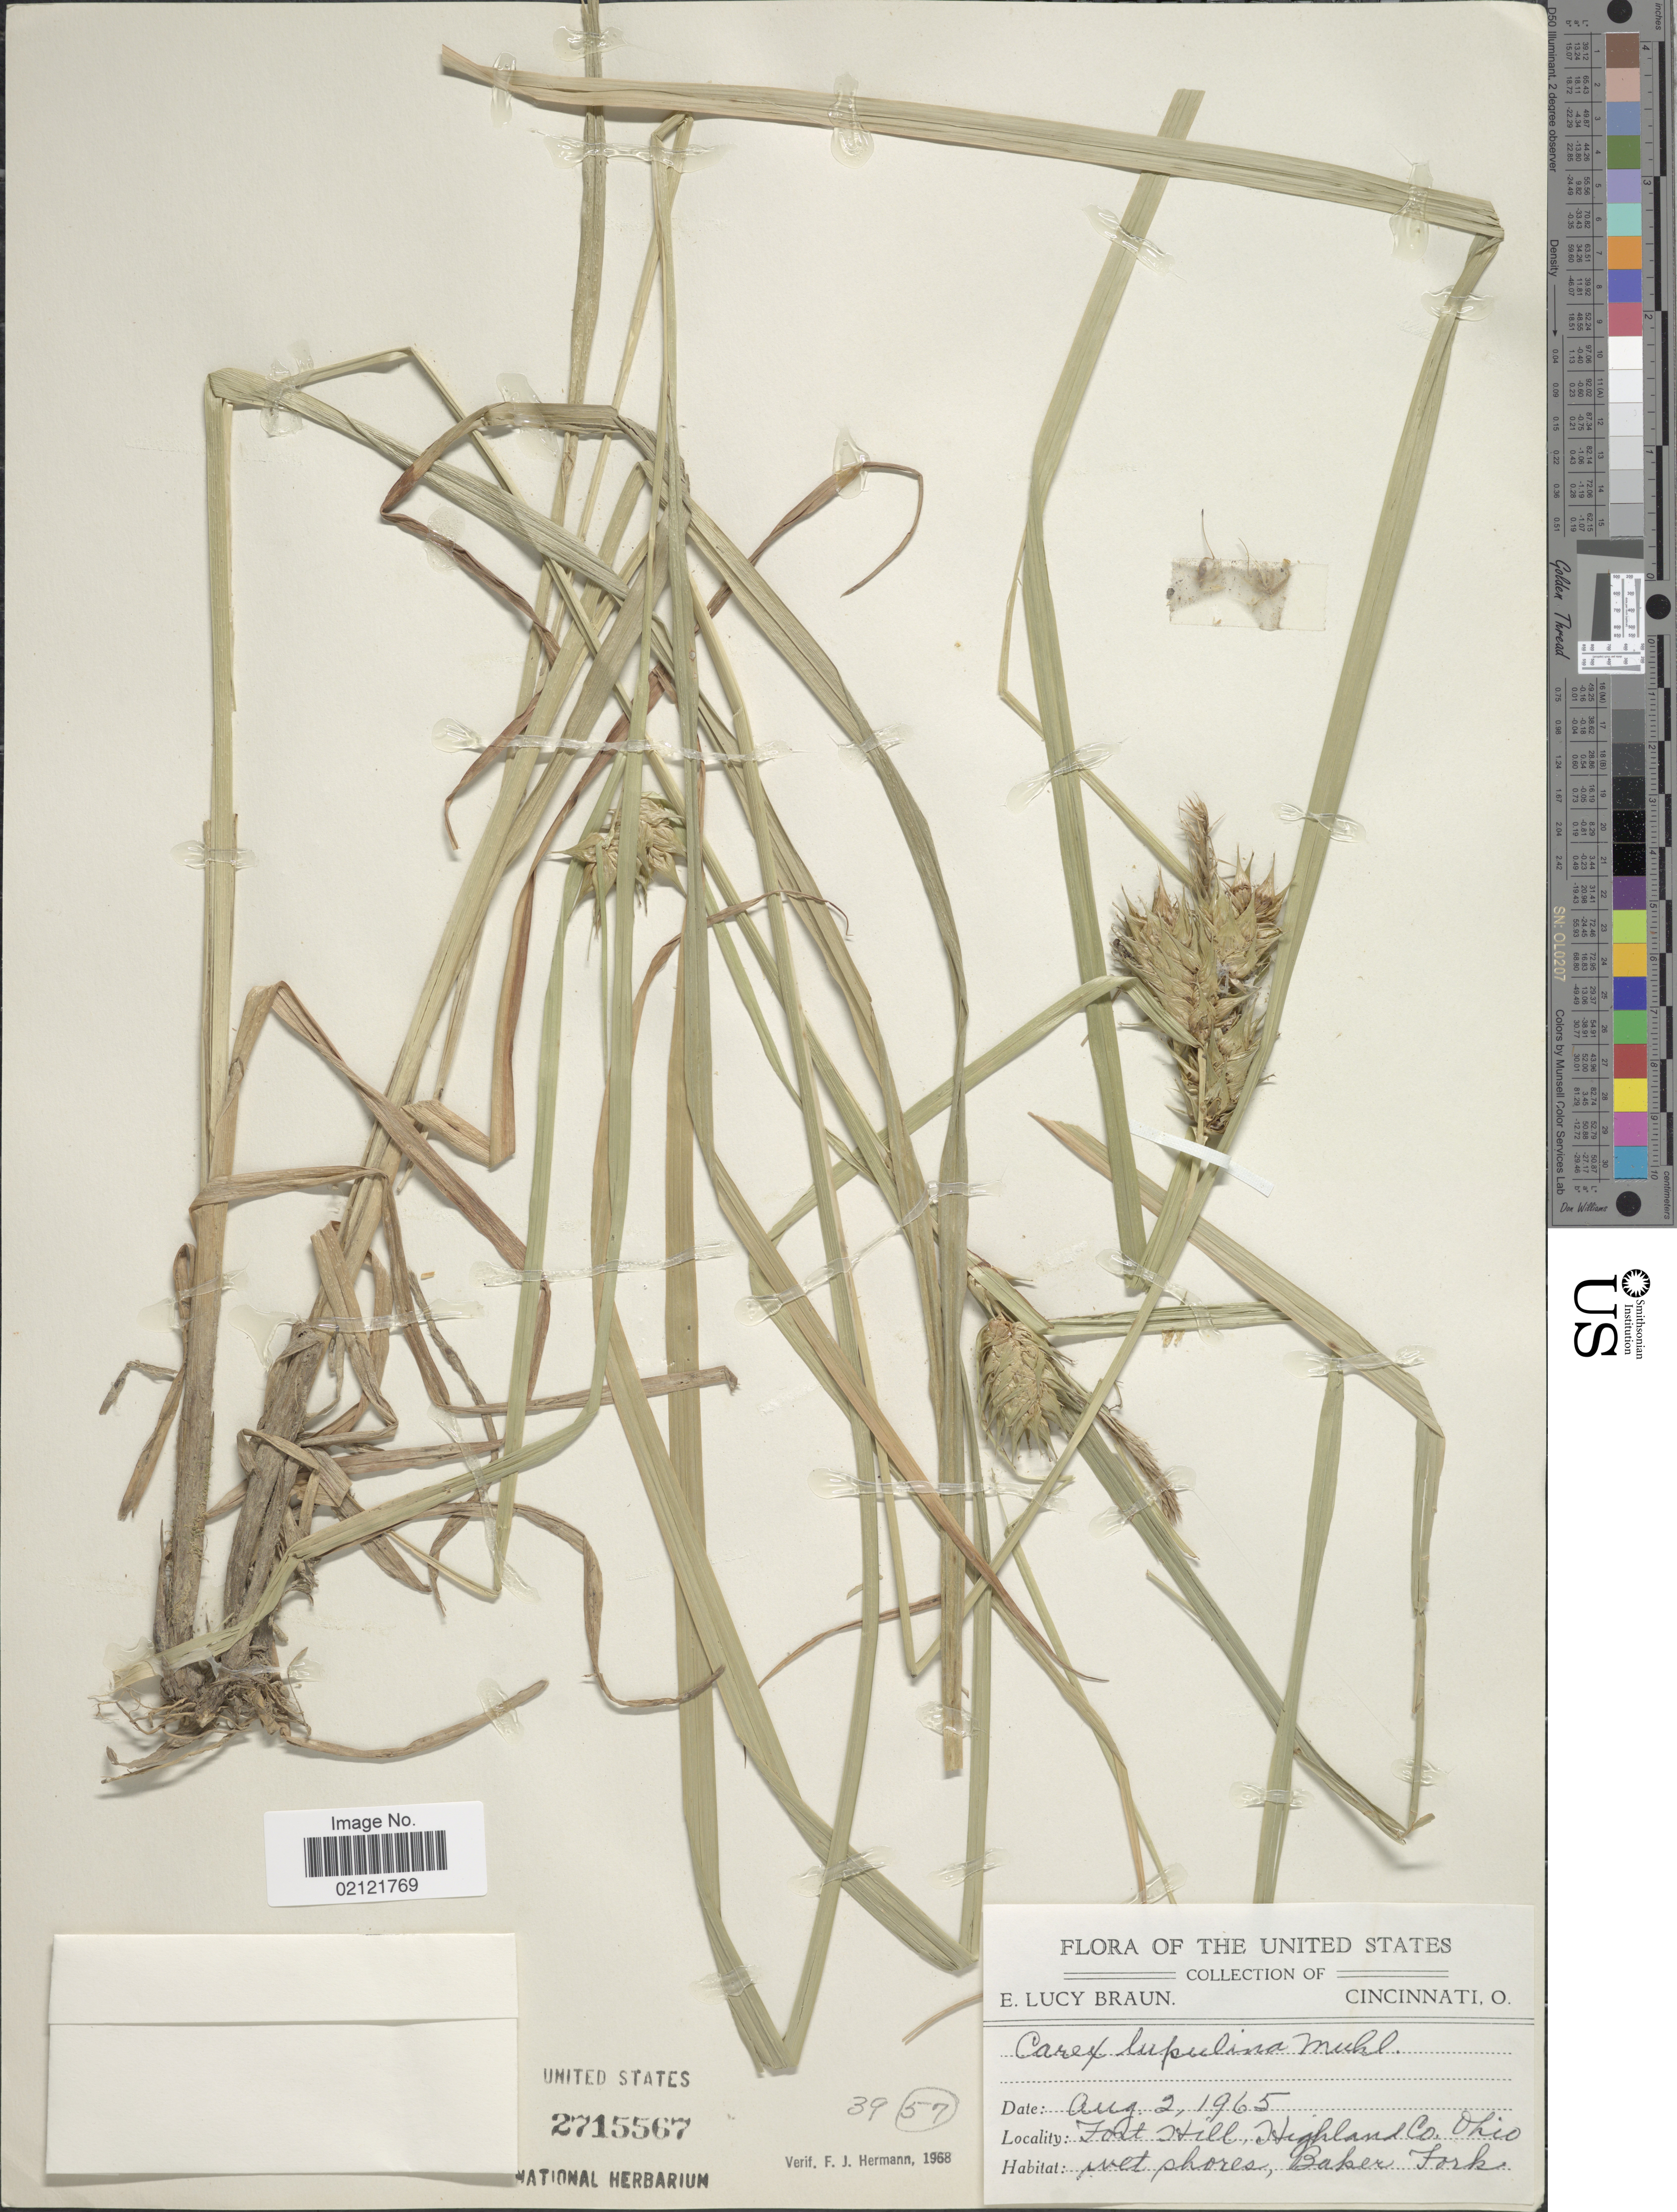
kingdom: Plantae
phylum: Tracheophyta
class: Liliopsida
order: Poales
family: Cyperaceae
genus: Carex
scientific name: Carex lupulina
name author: Muhl. ex Willd.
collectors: E. L. Braun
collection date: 1965-08-02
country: United States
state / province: Ohio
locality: Fort Hill, Highland Co.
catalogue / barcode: US 2715567